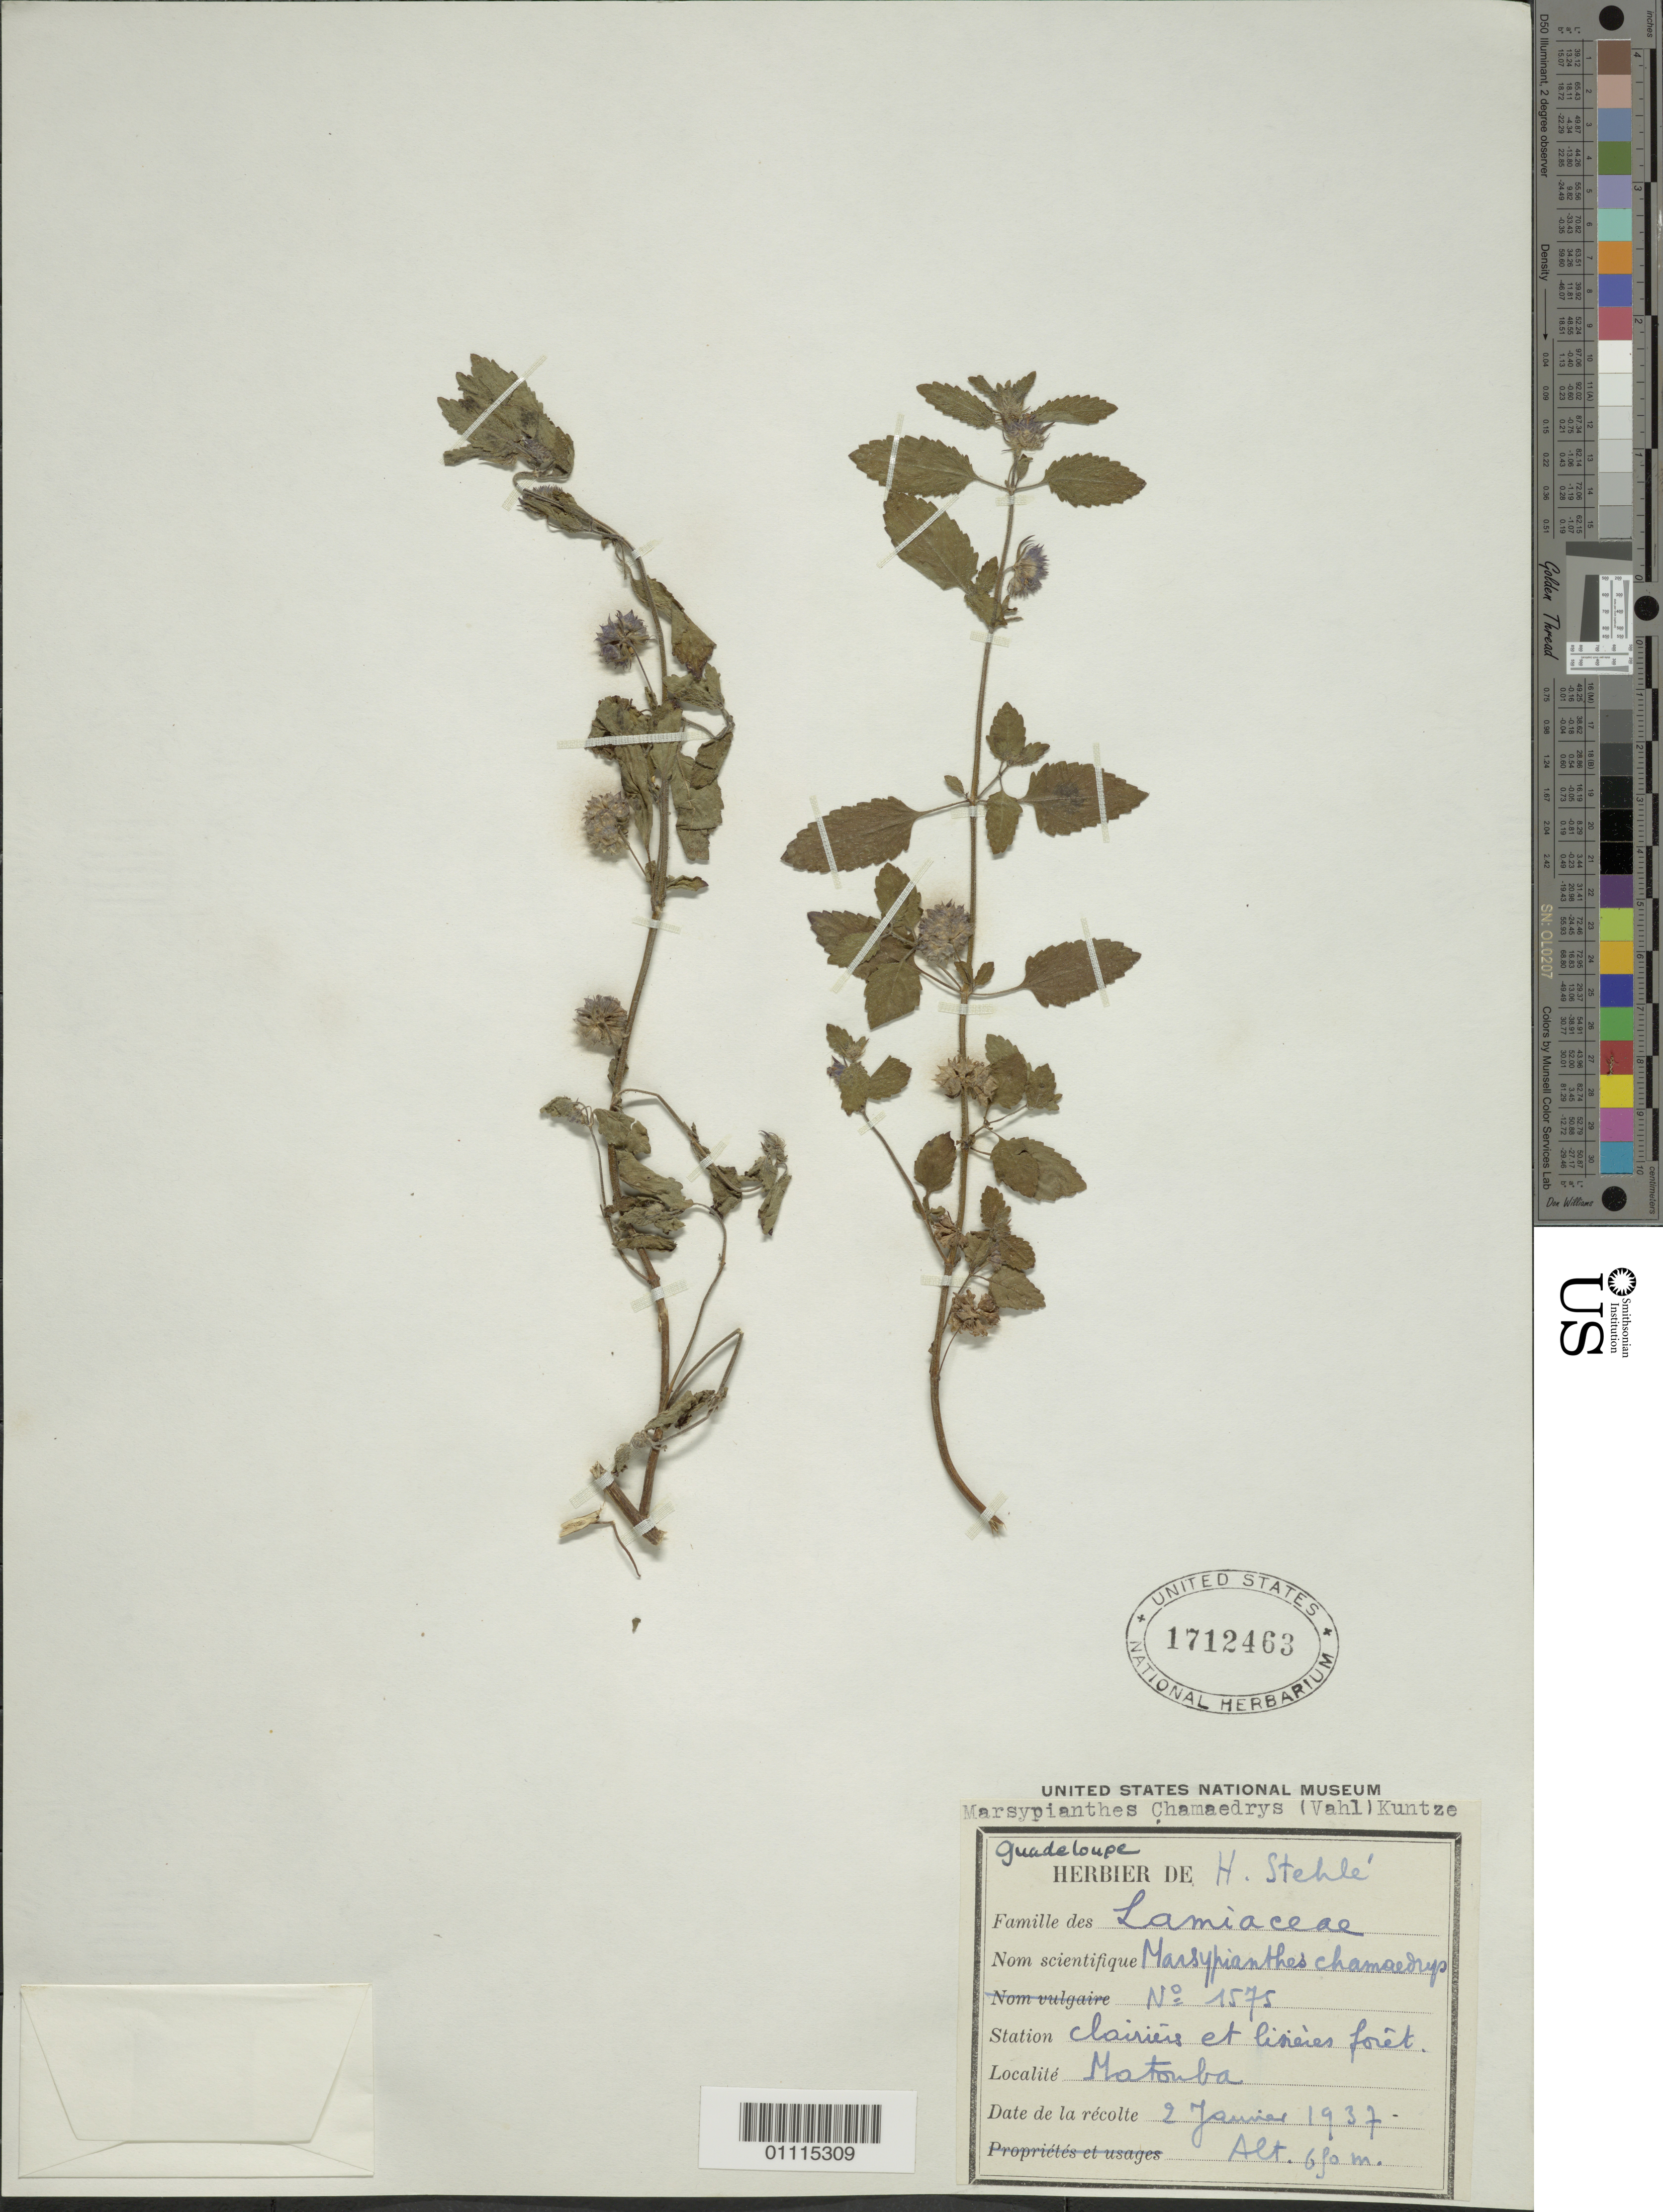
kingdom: Plantae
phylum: Tracheophyta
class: Magnoliopsida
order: Lamiales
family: Lamiaceae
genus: Marsypianthes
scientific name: Marsypianthes chamaedrys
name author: (Vahl) Kuntze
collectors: H. Stehlé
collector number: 1575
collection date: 1937-01-02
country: Guadeloupe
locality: Matouba.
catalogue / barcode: US 1712463